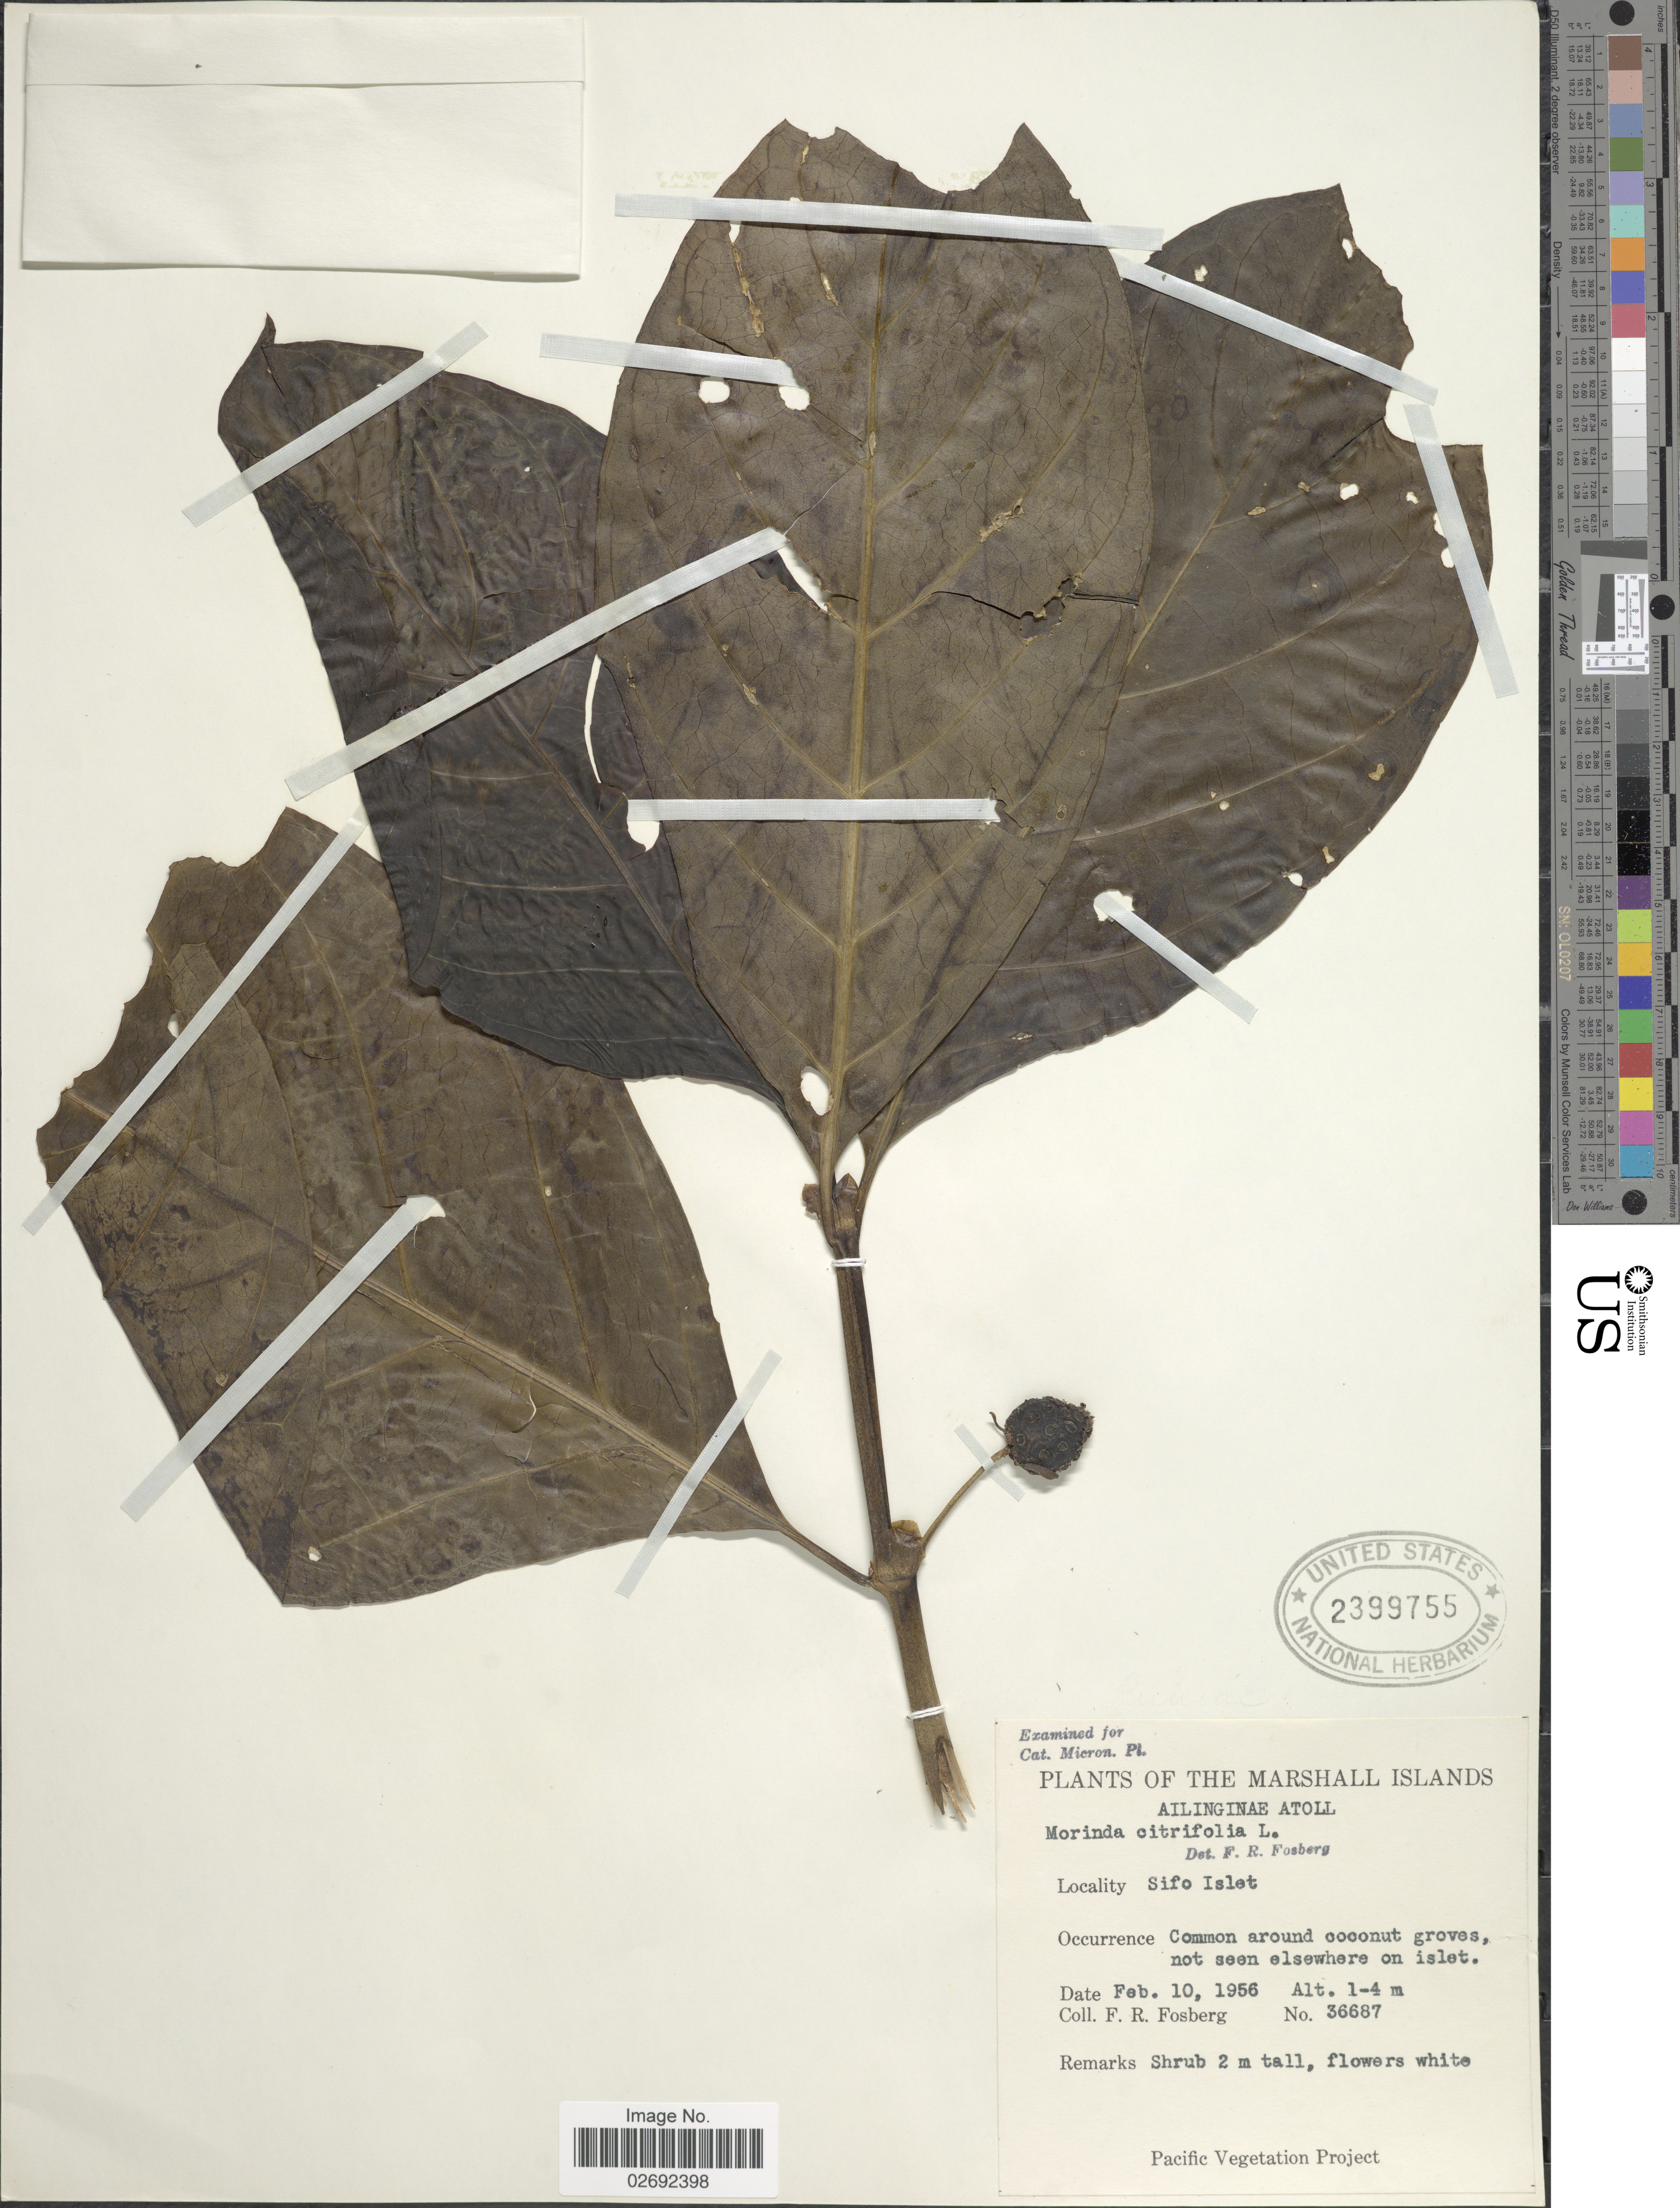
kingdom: Plantae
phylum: Tracheophyta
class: Magnoliopsida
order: Gentianales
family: Rubiaceae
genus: Morinda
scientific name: Morinda citrifolia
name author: L.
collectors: F. R. Fosberg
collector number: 36687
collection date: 1956-02-10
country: Marshall Islands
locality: Ailinginae Atoll. Sifo Islet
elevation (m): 1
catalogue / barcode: US 2399755